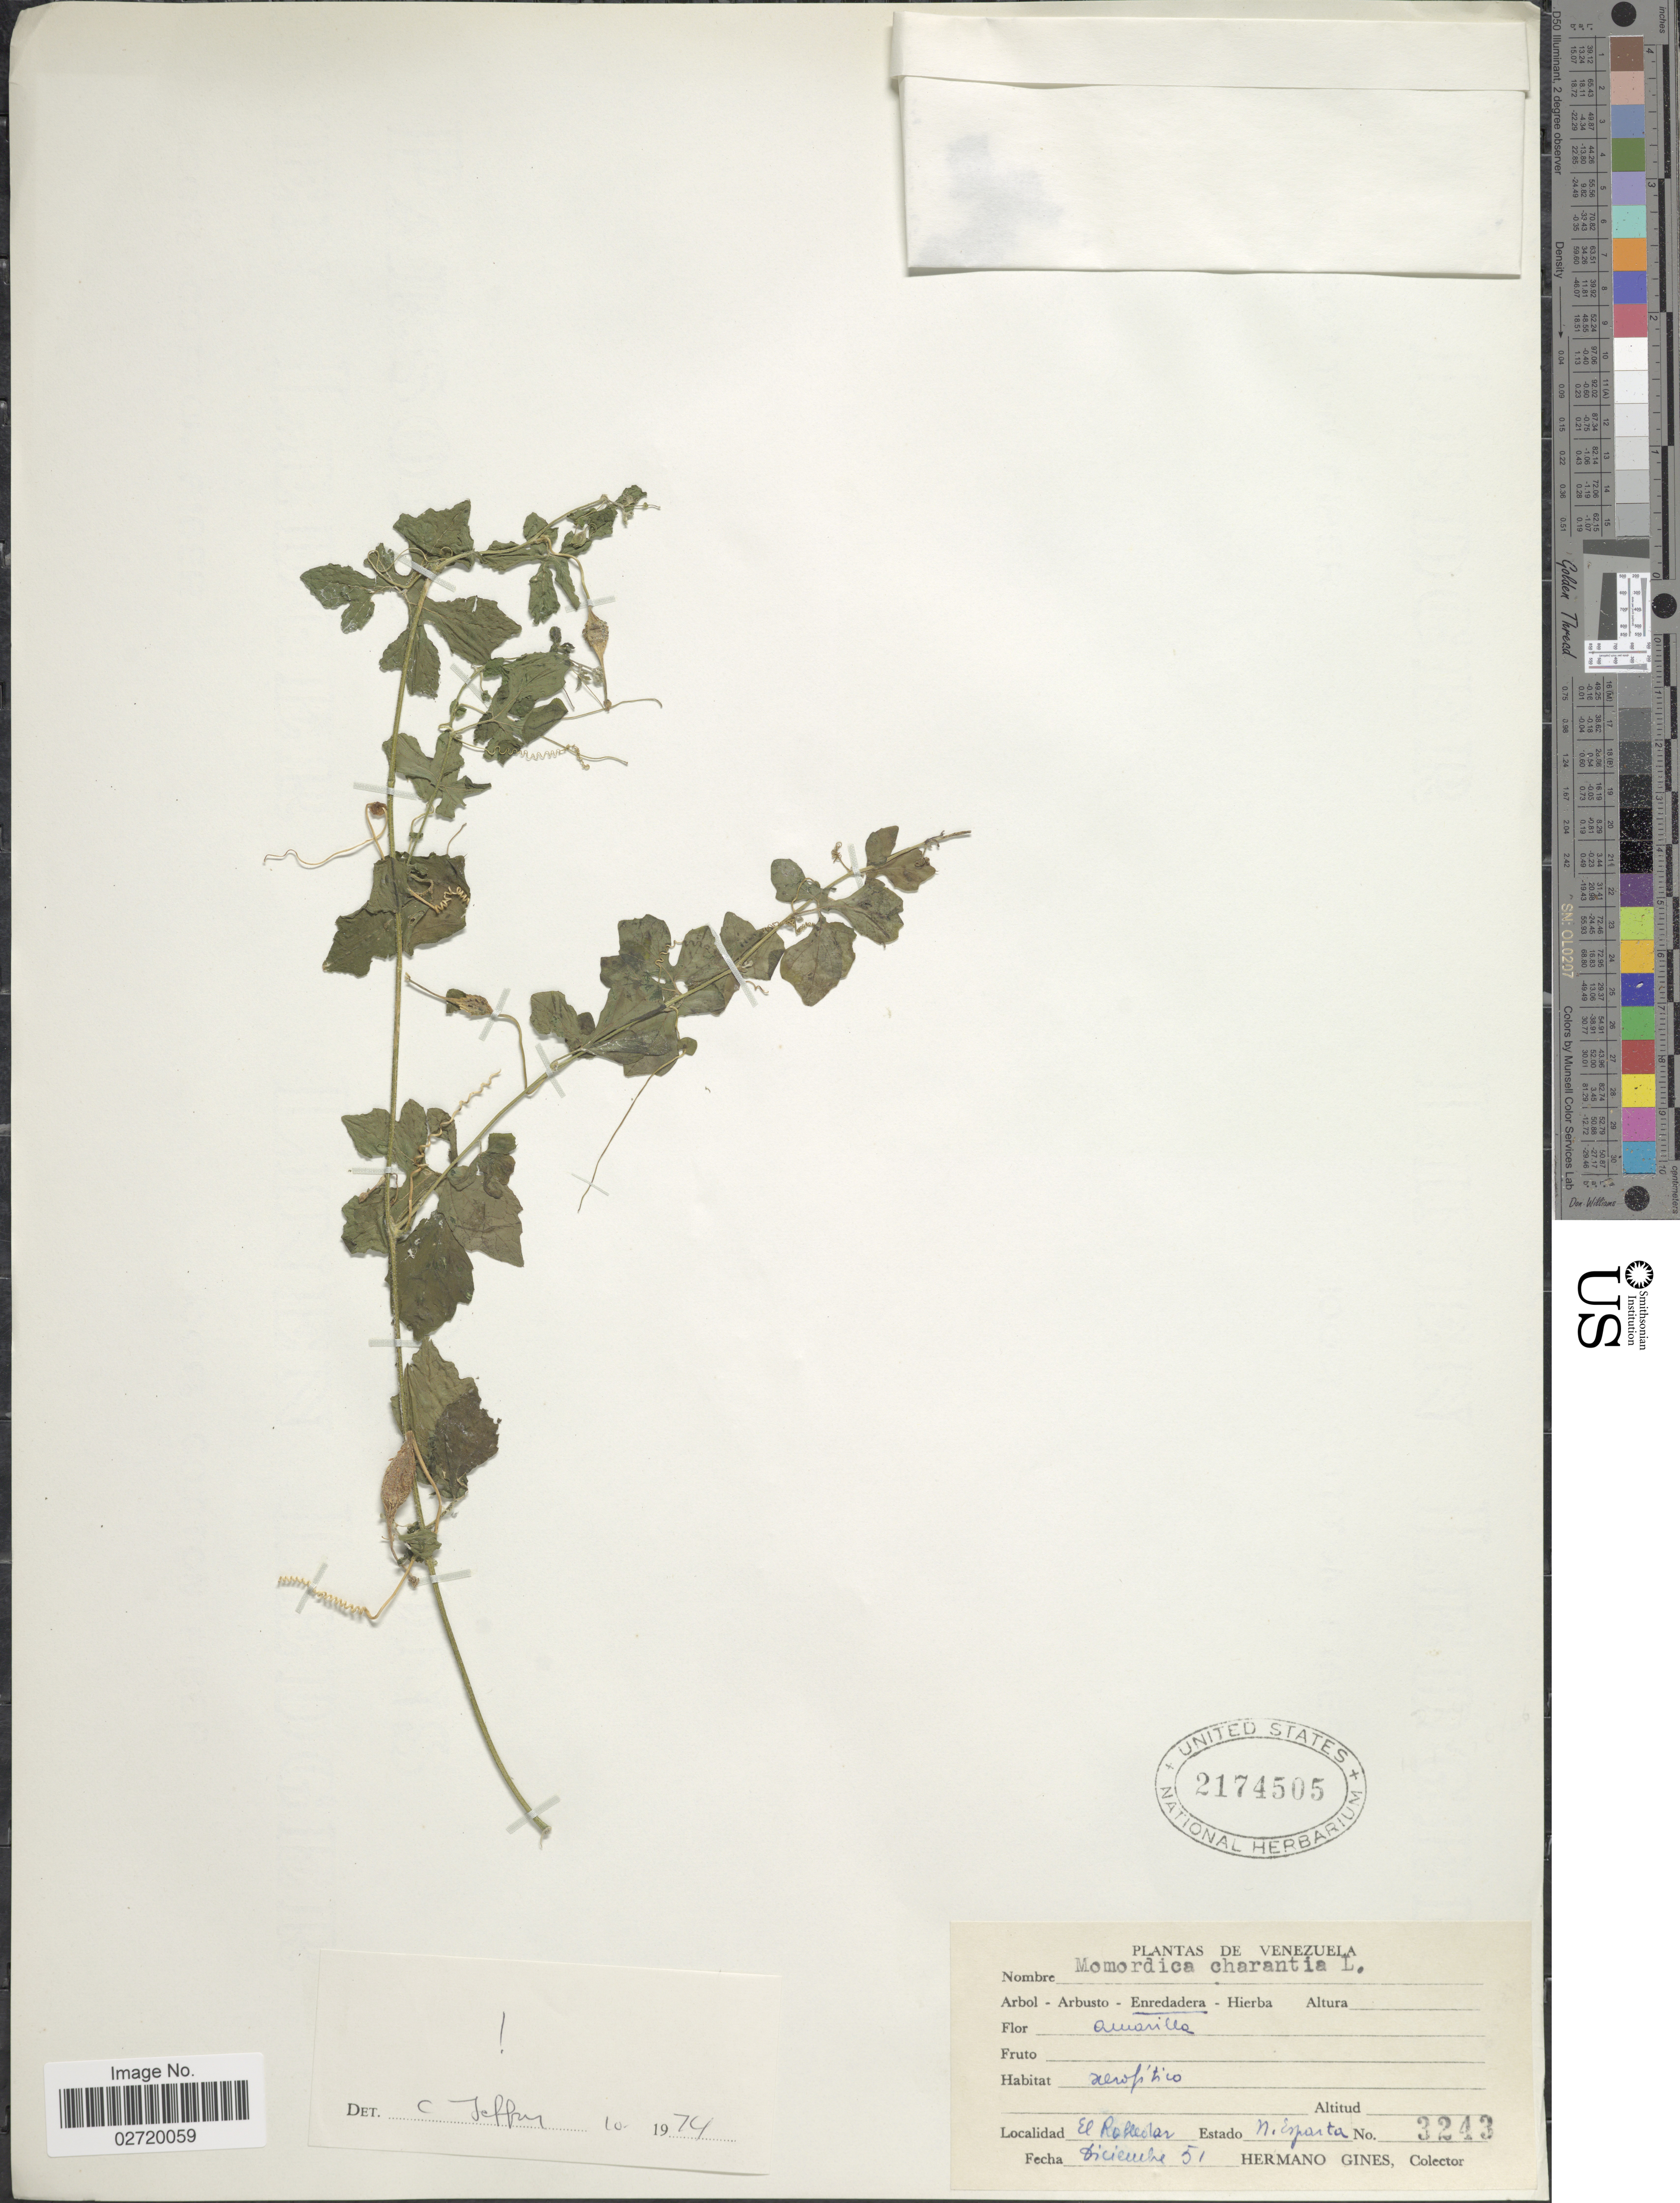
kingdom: Plantae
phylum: Tracheophyta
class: Magnoliopsida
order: Cucurbitales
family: Cucurbitaceae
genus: Momordica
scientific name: Momordica charantia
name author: L.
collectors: Bro. Gines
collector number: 3243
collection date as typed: Transcribed d/m/y: /12/51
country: Venezuela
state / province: Nueva Esparta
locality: El Robledar [Robledal]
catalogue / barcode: US 2174505